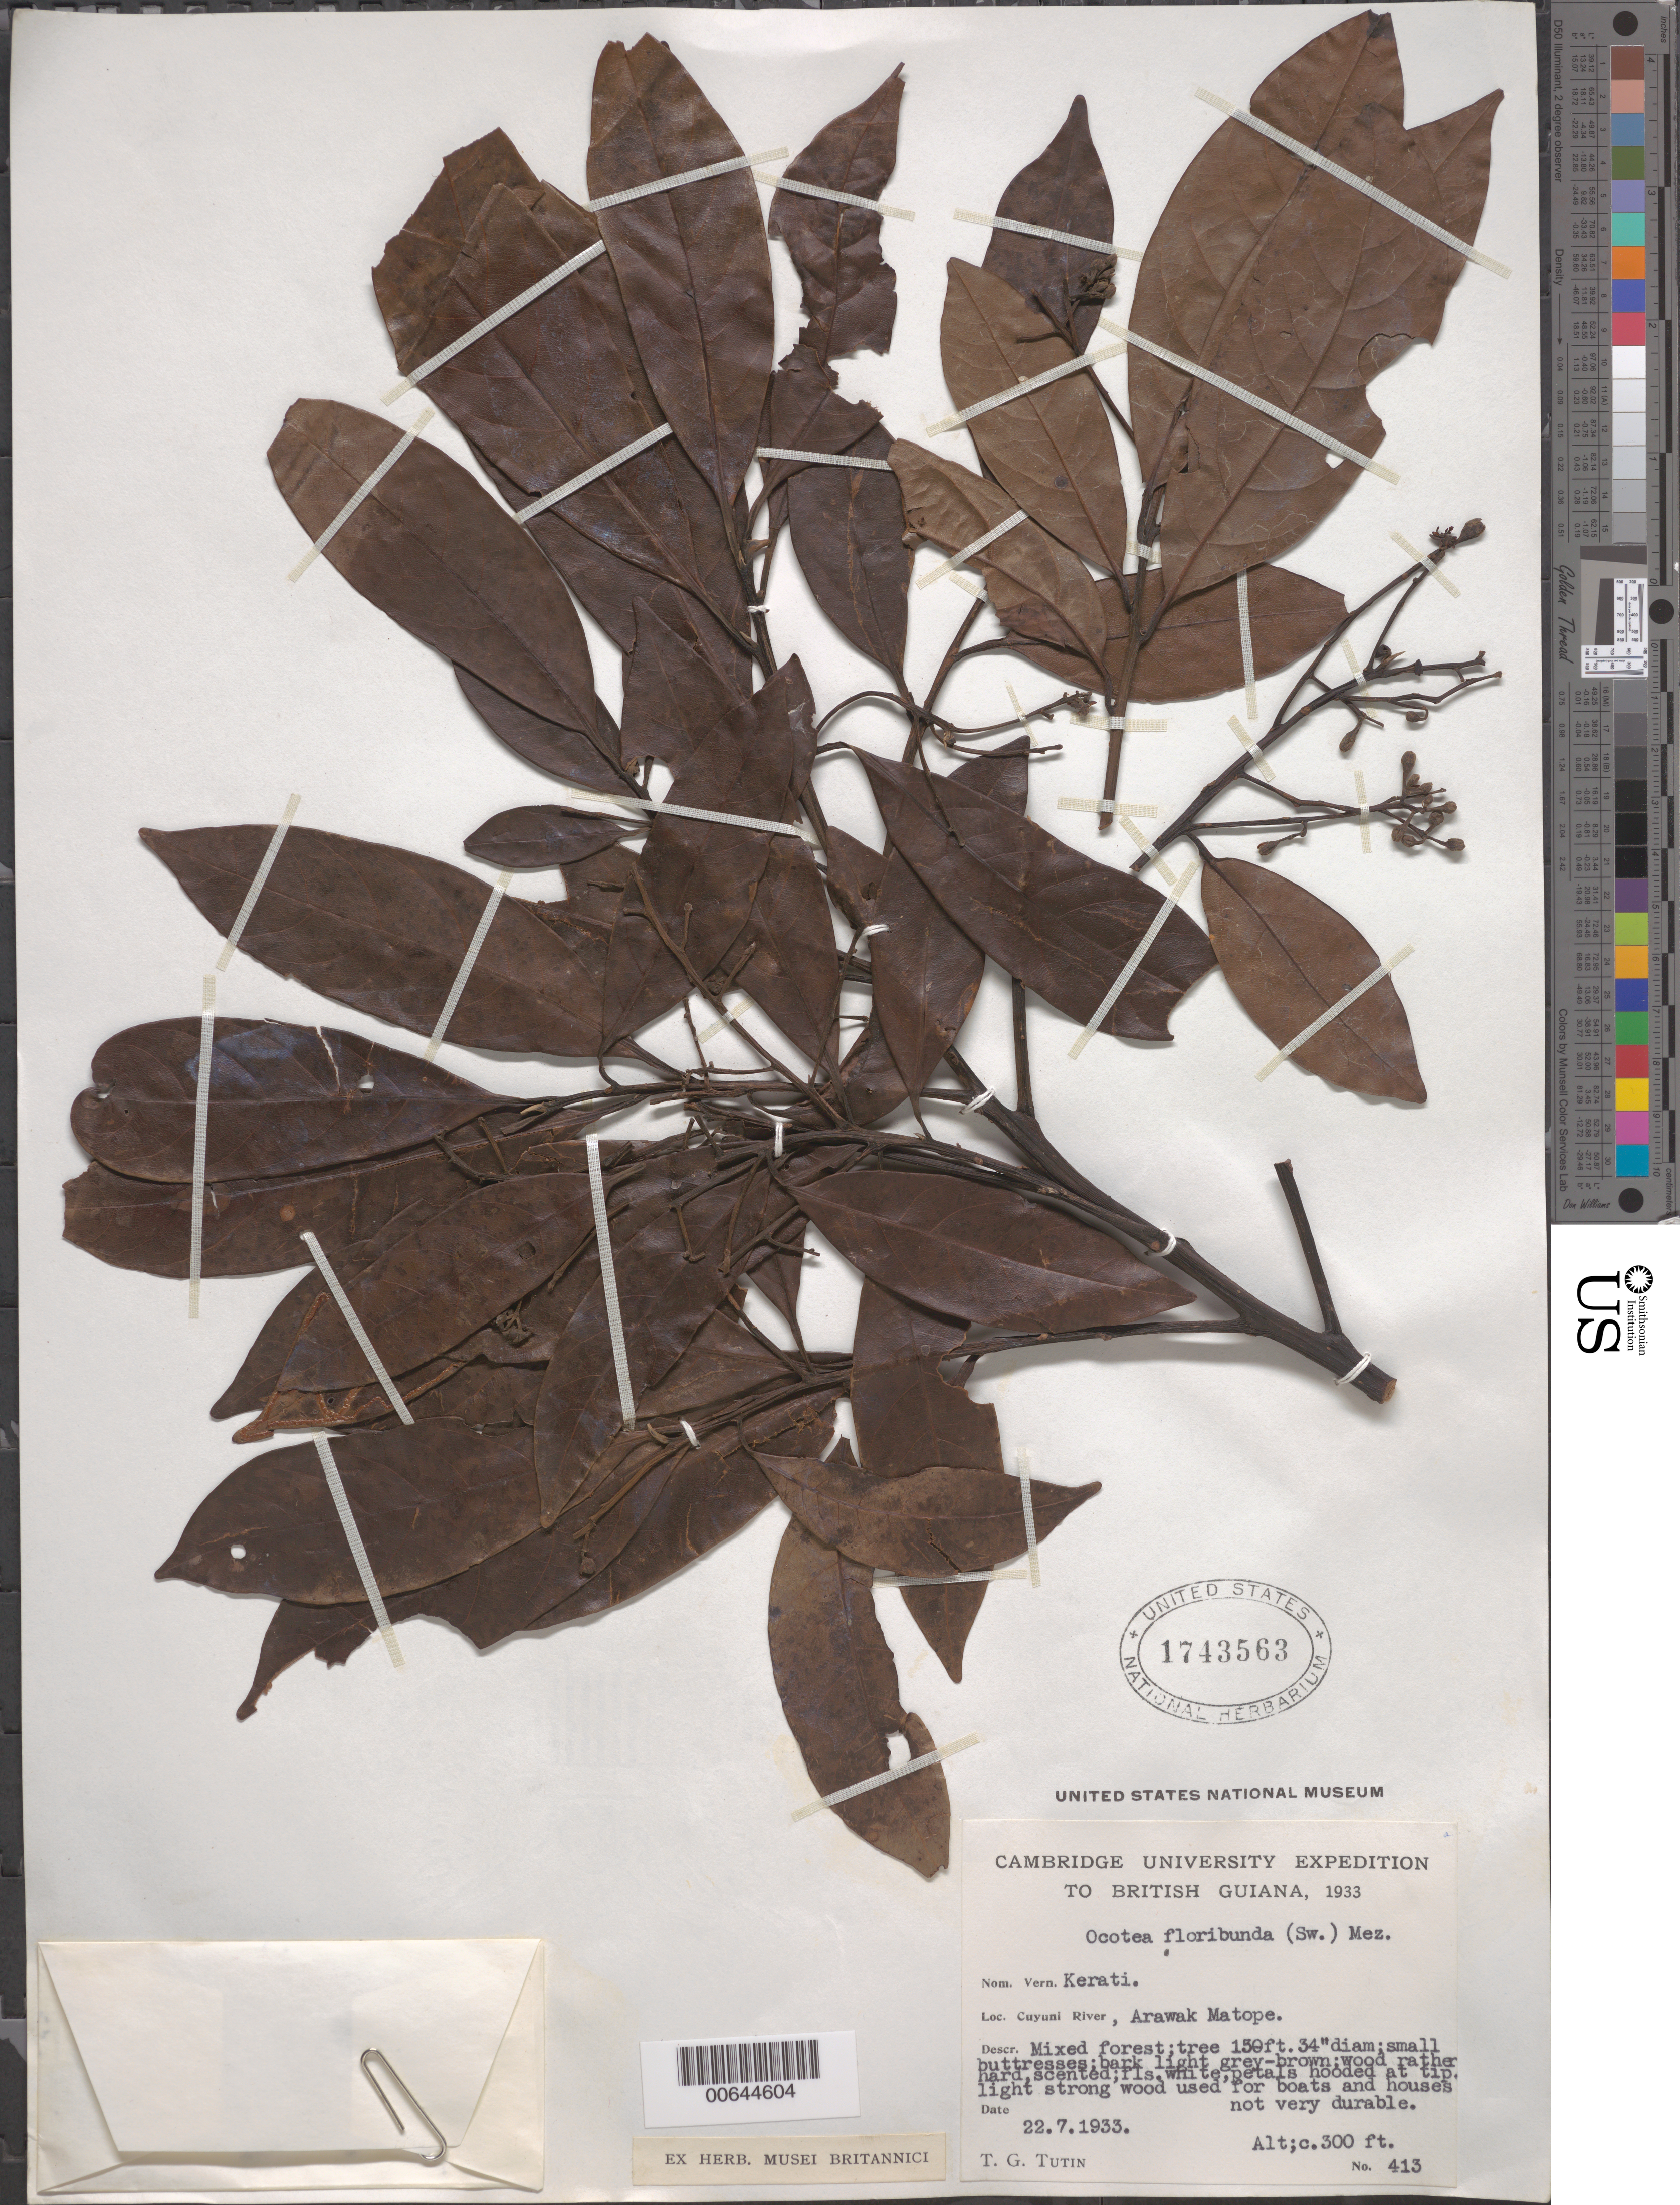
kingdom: Plantae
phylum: Tracheophyta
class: Magnoliopsida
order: Laurales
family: Lauraceae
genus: Ocotea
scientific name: Ocotea floribunda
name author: (Sw.) Mez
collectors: T. G. Tutin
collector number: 413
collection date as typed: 22-Jul-33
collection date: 1933-07-22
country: Guyana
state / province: Cuyuni-Mazaruni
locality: Arawak Matope, Cuyuni R.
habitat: Mixed forest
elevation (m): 91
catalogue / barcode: US 1743563